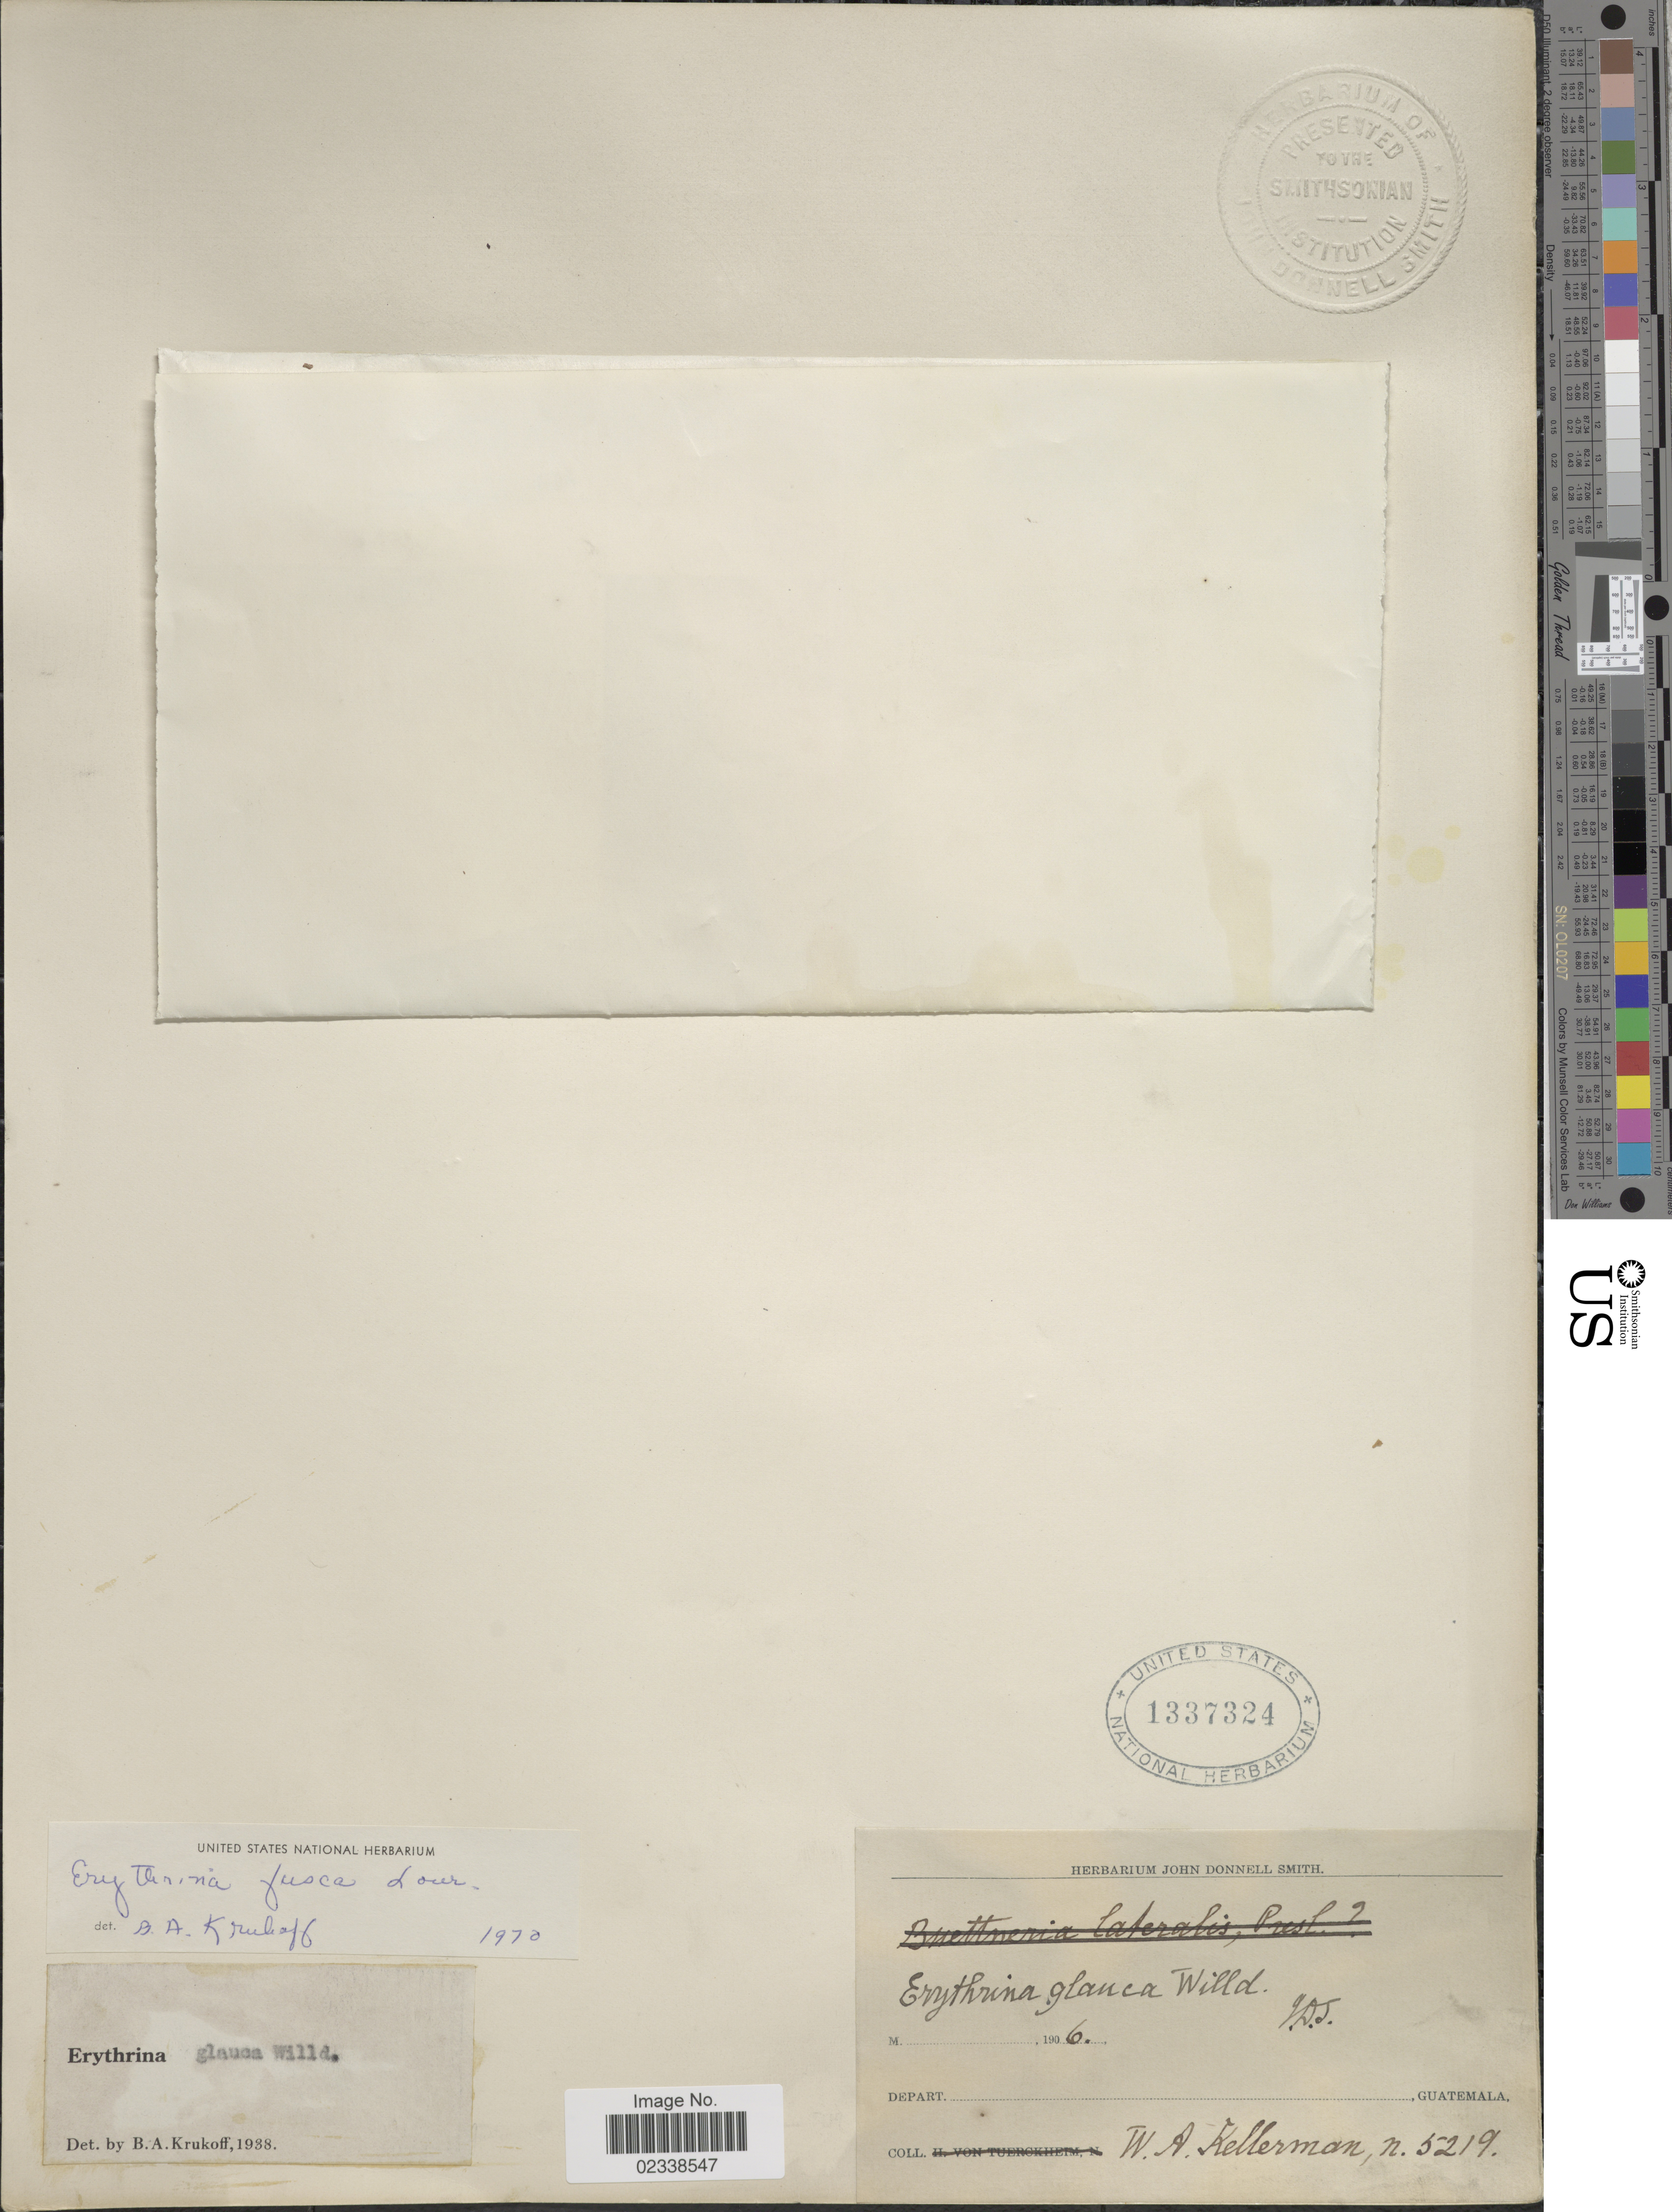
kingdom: Plantae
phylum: Tracheophyta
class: Magnoliopsida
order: Fabales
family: Fabaceae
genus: Erythrina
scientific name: Erythrina fusca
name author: Lour.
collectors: W. Kellerman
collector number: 5219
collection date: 1906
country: Guatemala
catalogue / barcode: US 1337324